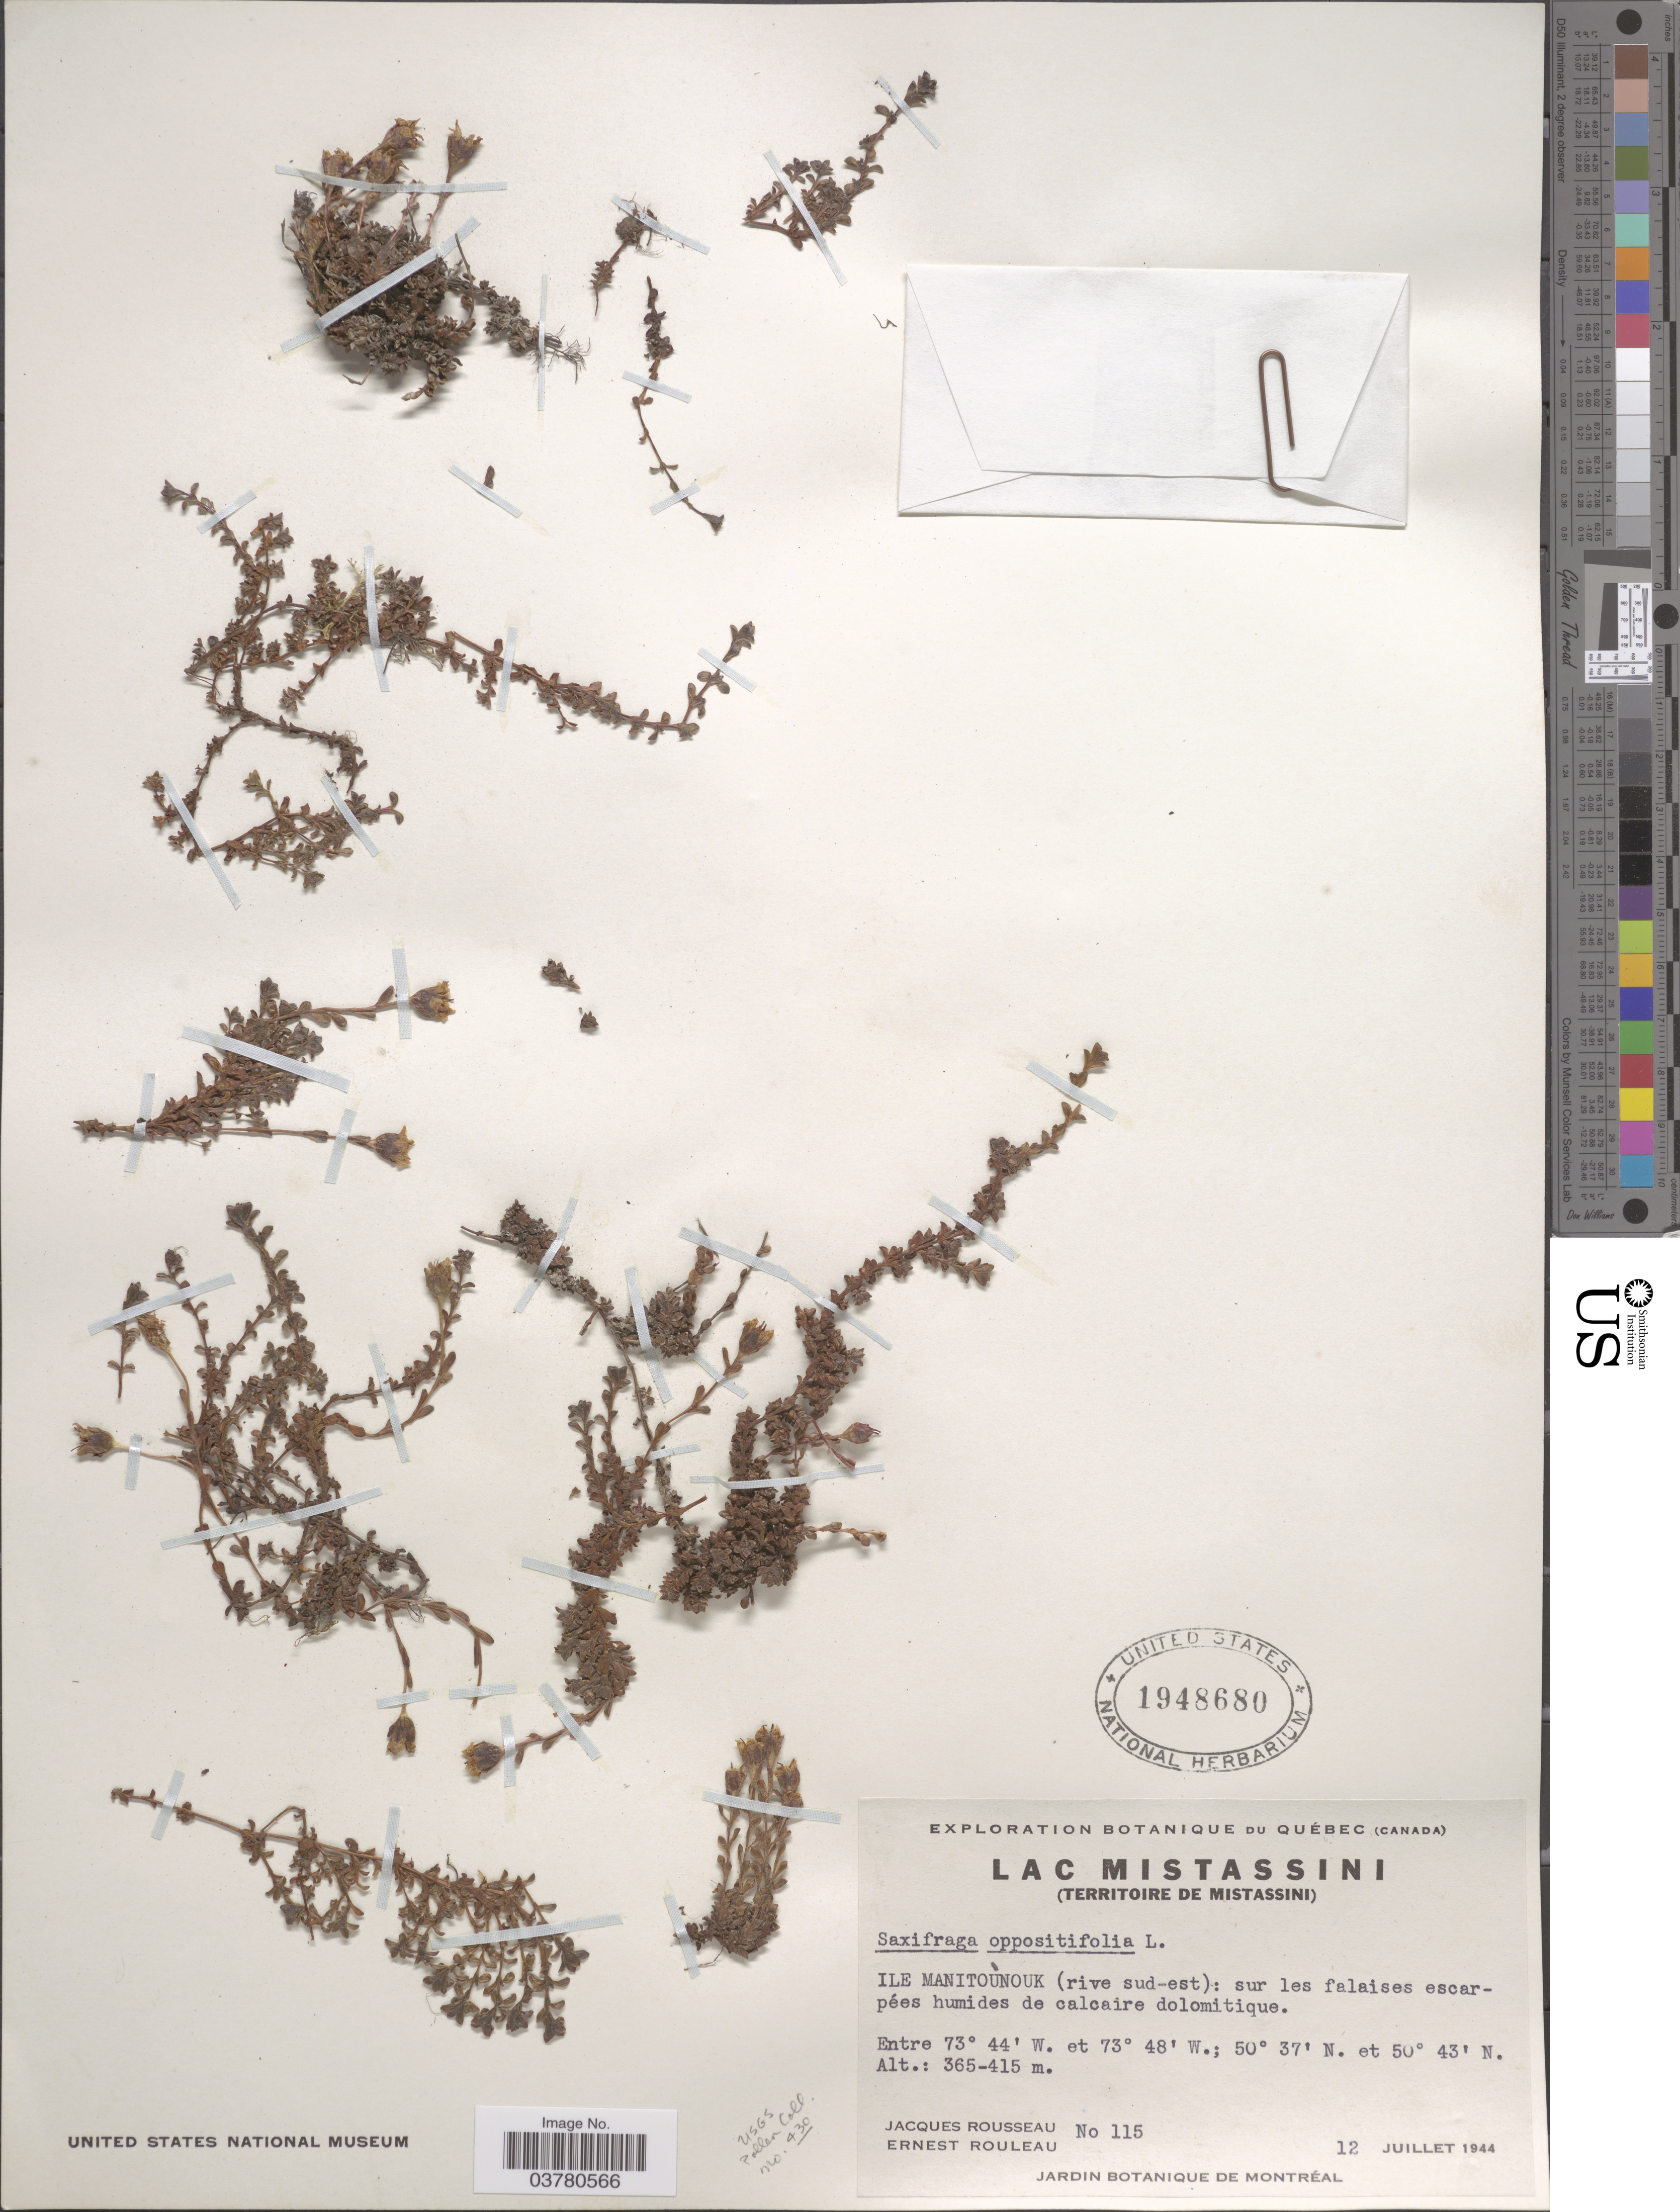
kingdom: Plantae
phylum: Tracheophyta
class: Magnoliopsida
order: Saxifragales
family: Saxifragaceae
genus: Saxifraga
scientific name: Saxifraga oppositifolia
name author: L.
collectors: J. Rousseau & J. Rouleau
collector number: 115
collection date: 1944-07-12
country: Canada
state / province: Quebec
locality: Exploration Botanique du Québec (Canada). Lac Mistassini (Territoire de Mistassini). Ile Manitounouk (rive sud-est).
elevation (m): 365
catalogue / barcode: US 1948680